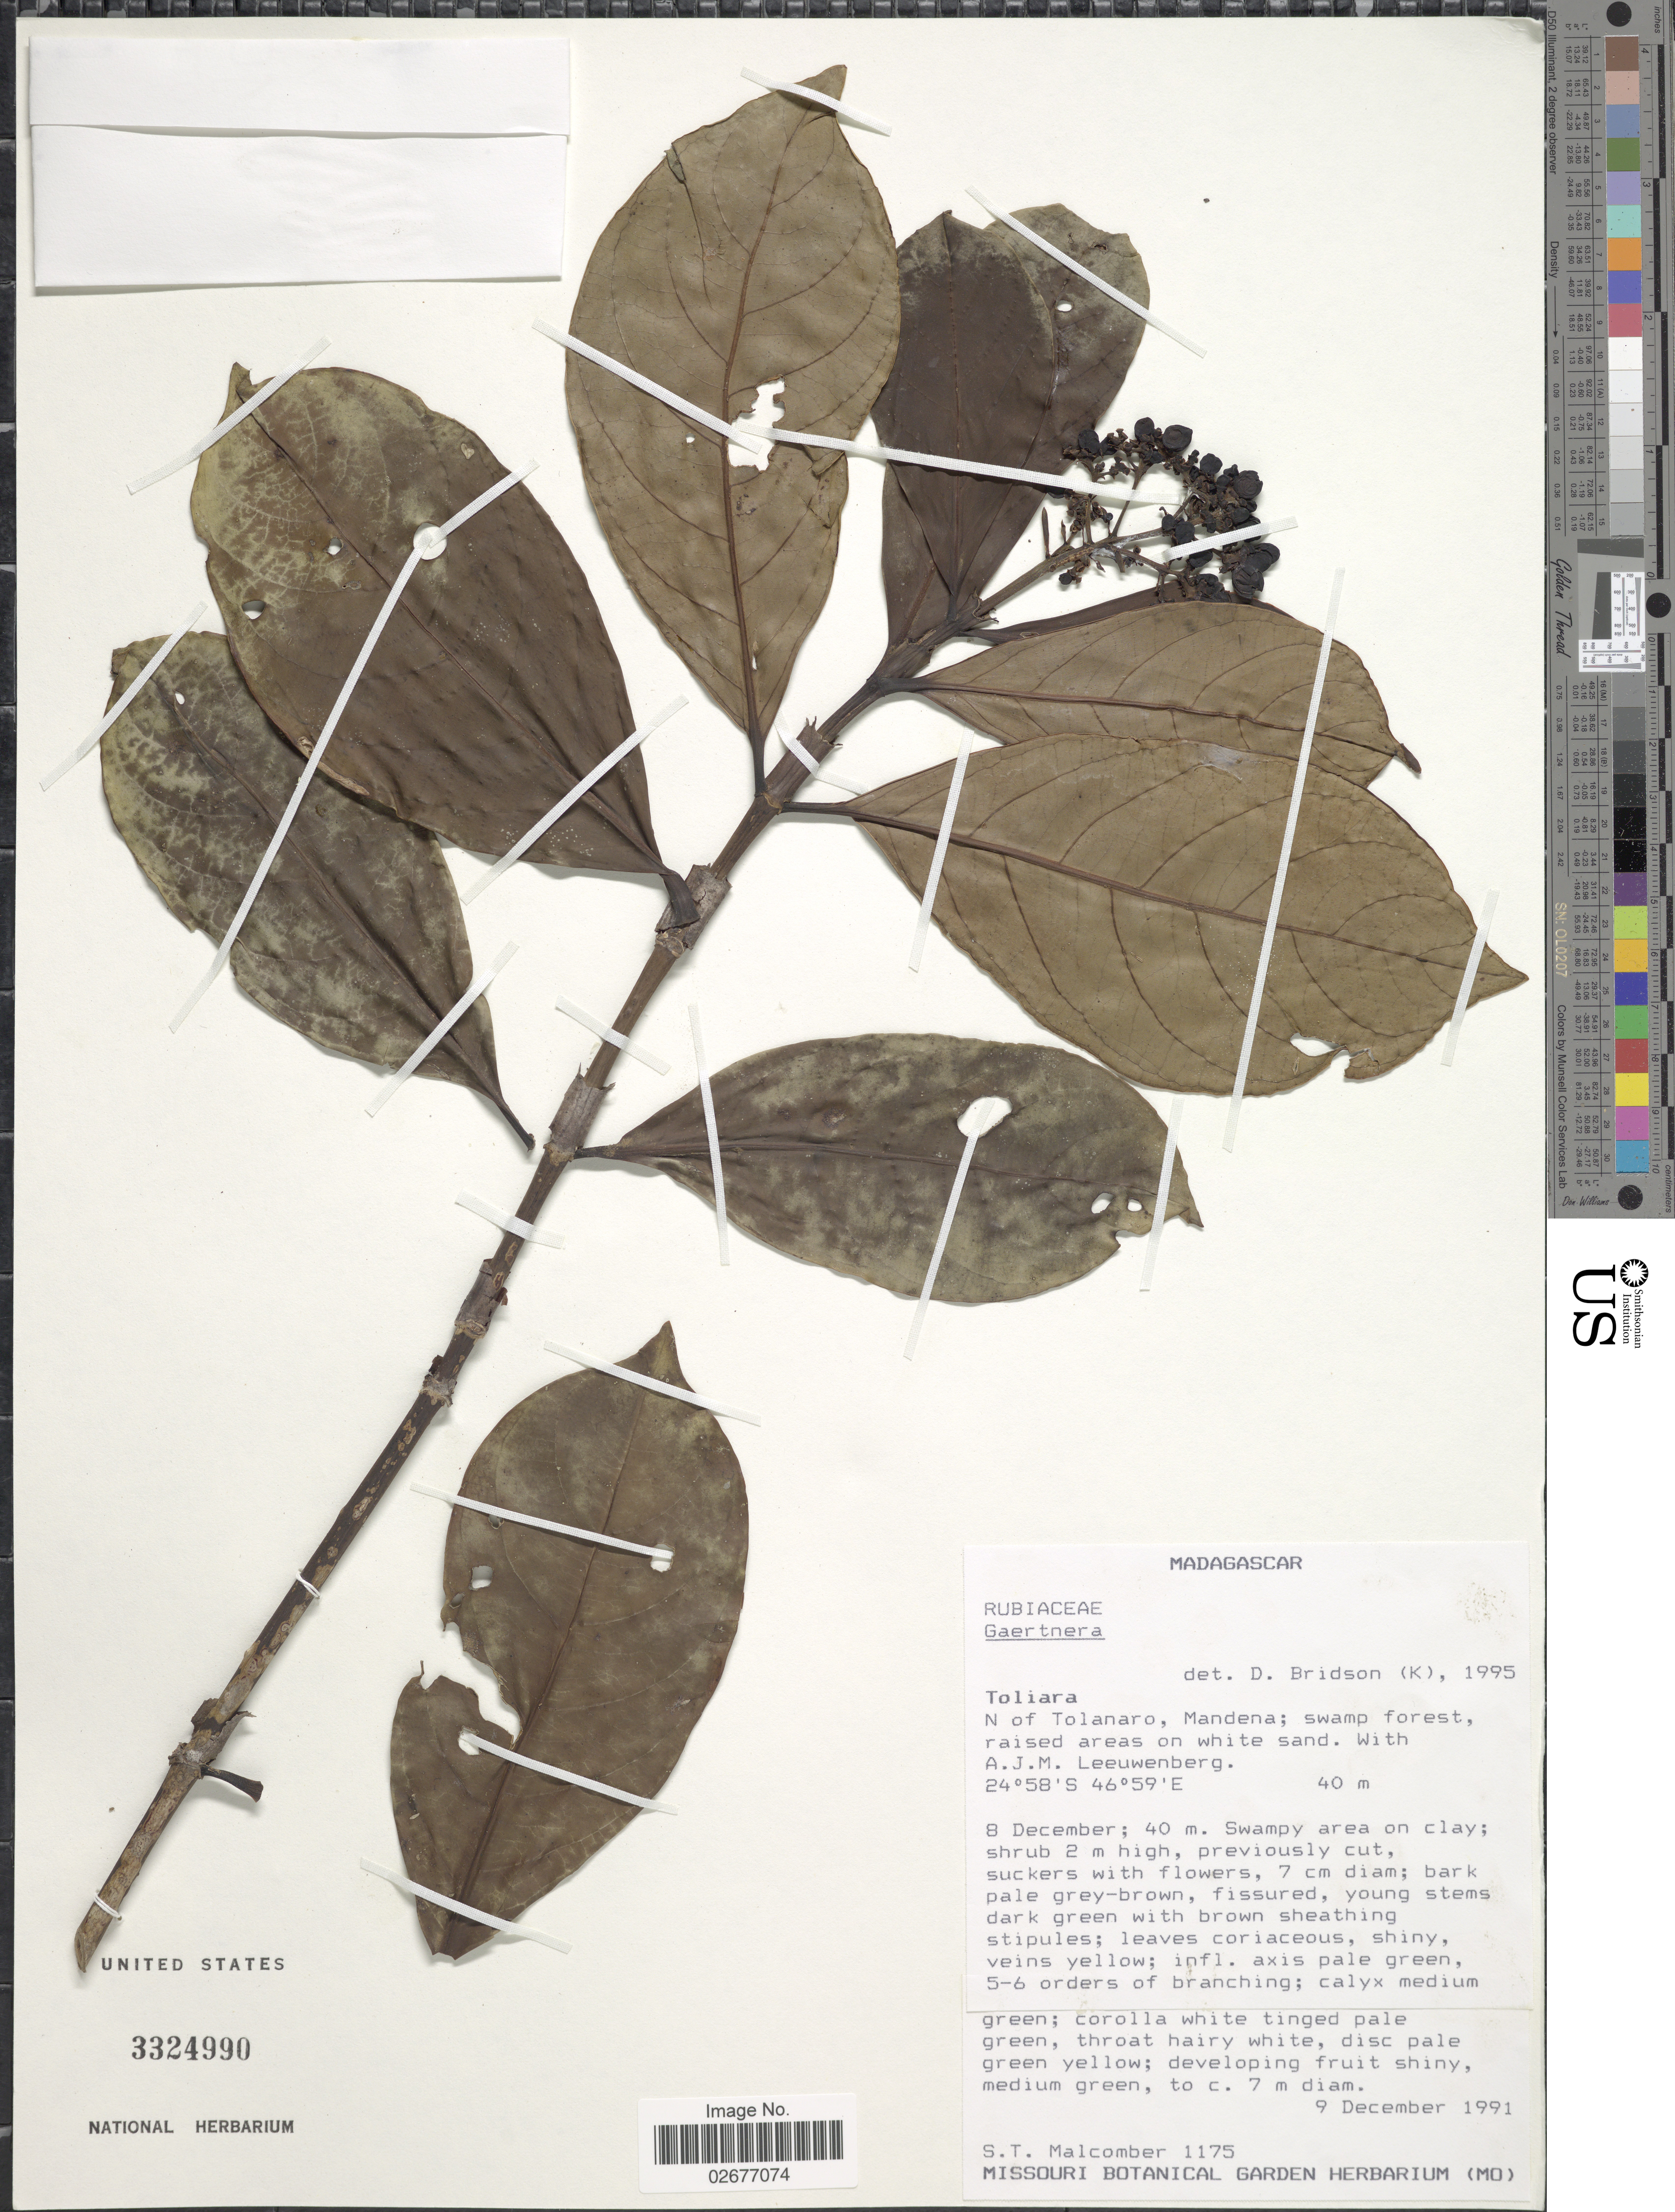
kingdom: Plantae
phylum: Tracheophyta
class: Magnoliopsida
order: Gentianales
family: Rubiaceae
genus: Gaertnera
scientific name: Gaertnera sp.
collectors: S. T. Malcomber & A. J. M. Leeuwenberg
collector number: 1175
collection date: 1991-12-09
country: Madagascar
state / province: Anosy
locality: N of Tolanaro, Mandena; swamp forest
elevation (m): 40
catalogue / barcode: US 3324990